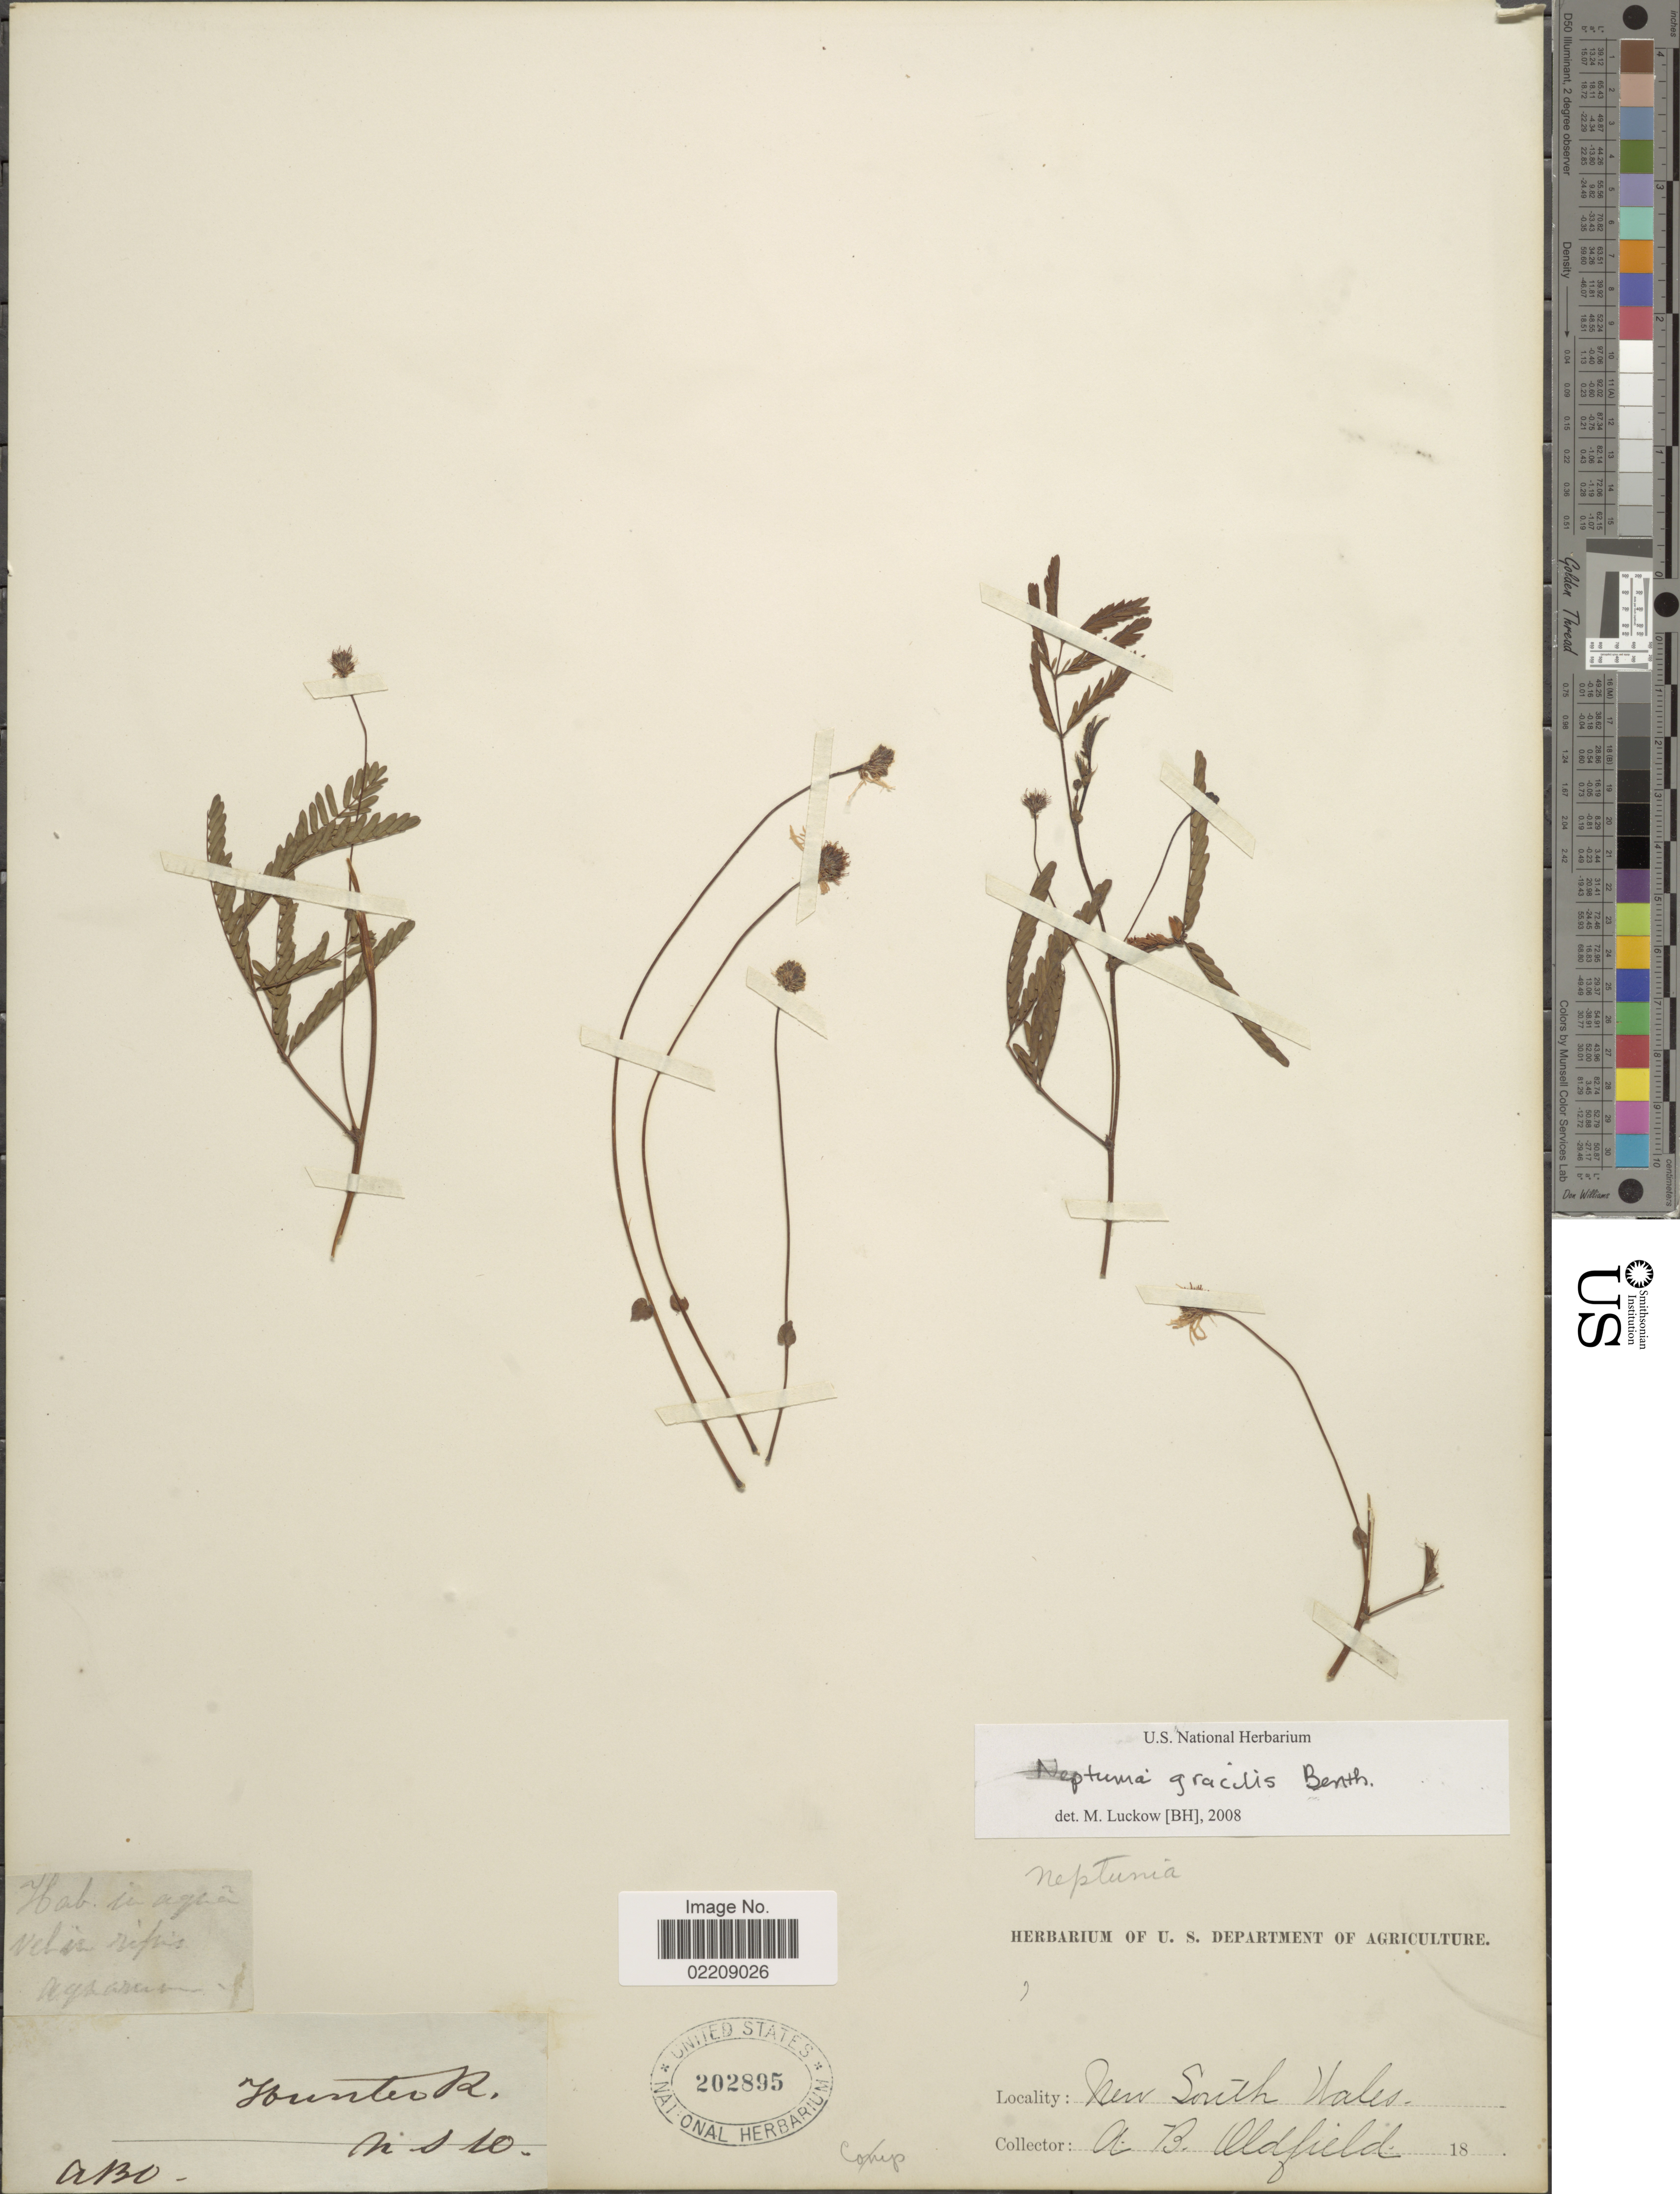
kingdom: Plantae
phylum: Tracheophyta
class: Magnoliopsida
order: Fabales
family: Fabaceae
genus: Neptunia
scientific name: Neptunia gracilis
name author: Benth.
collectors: A. Oldfield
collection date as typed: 18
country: Australia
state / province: New South Wales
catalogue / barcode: US 202895